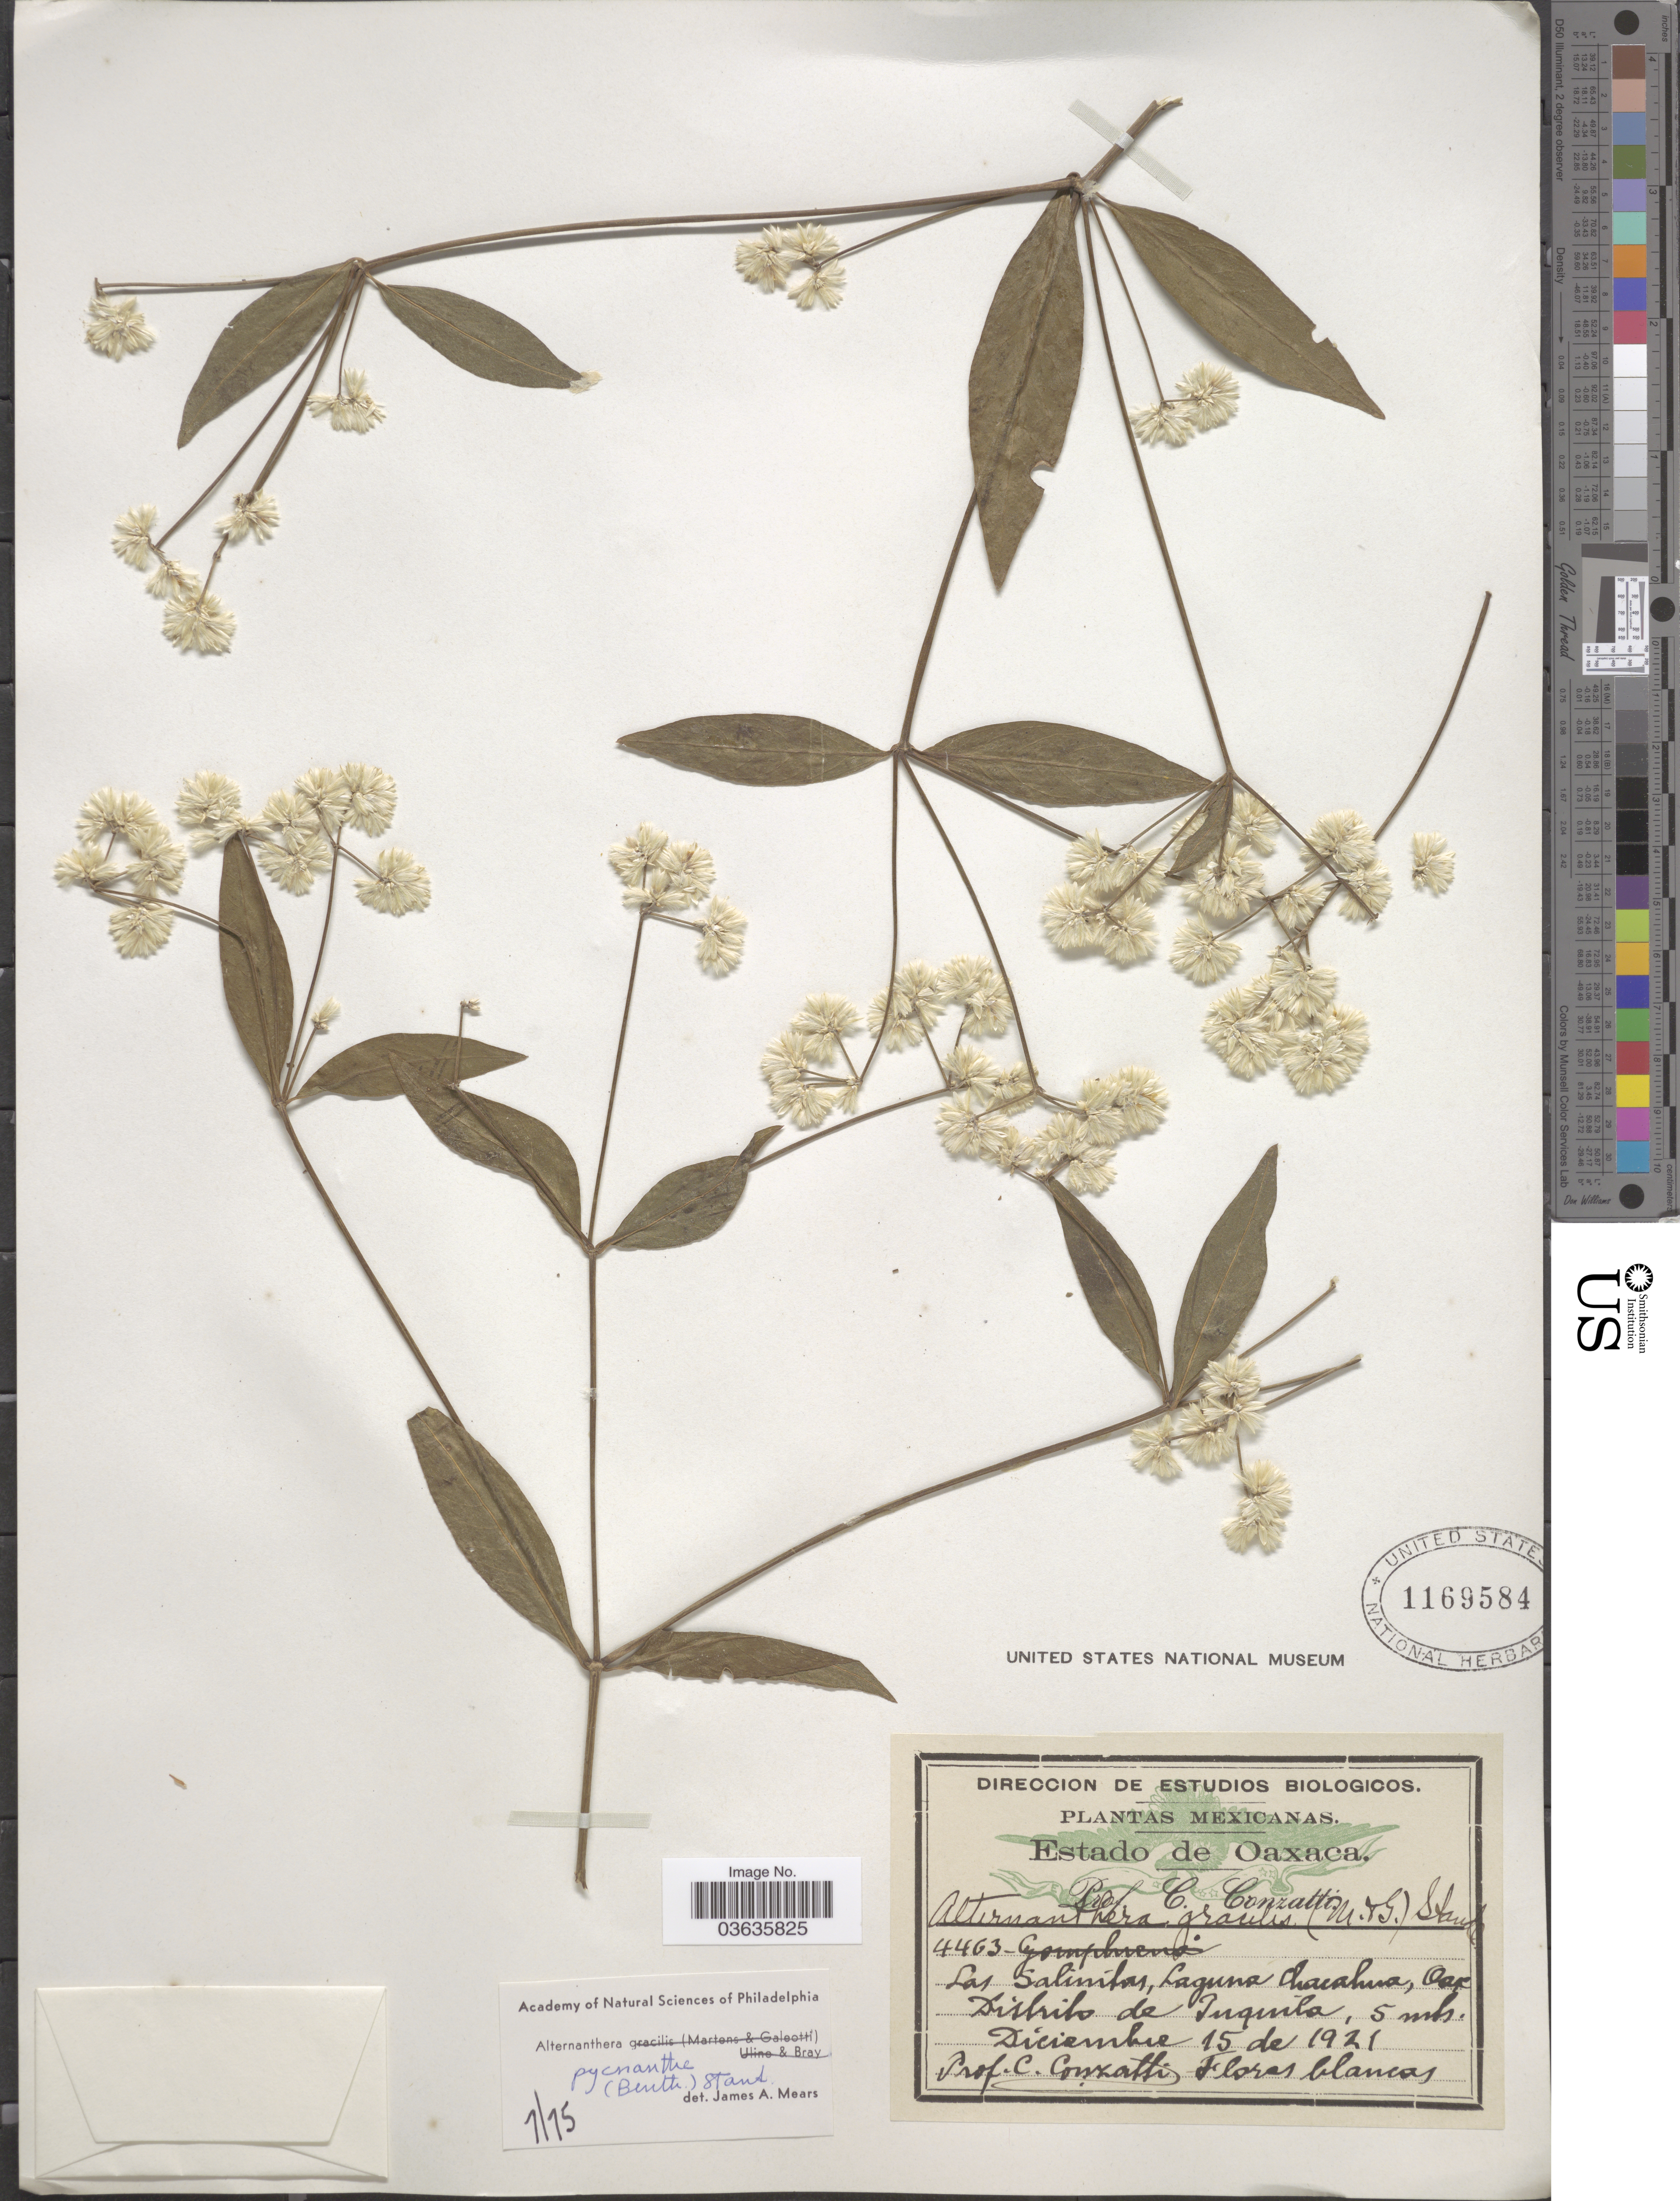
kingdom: Plantae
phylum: Tracheophyta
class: Magnoliopsida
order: Caryophyllales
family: Amaranthaceae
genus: Alternanthera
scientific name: Alternanthera pycnantha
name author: (Benth.) Standl.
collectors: C. Conzatti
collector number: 4463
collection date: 1921-12-15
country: Mexico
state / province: Oaxaca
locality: Las Salinitas, Laguna Chacahua. Distrito de Tuquila.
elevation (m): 5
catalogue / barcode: US 1169584